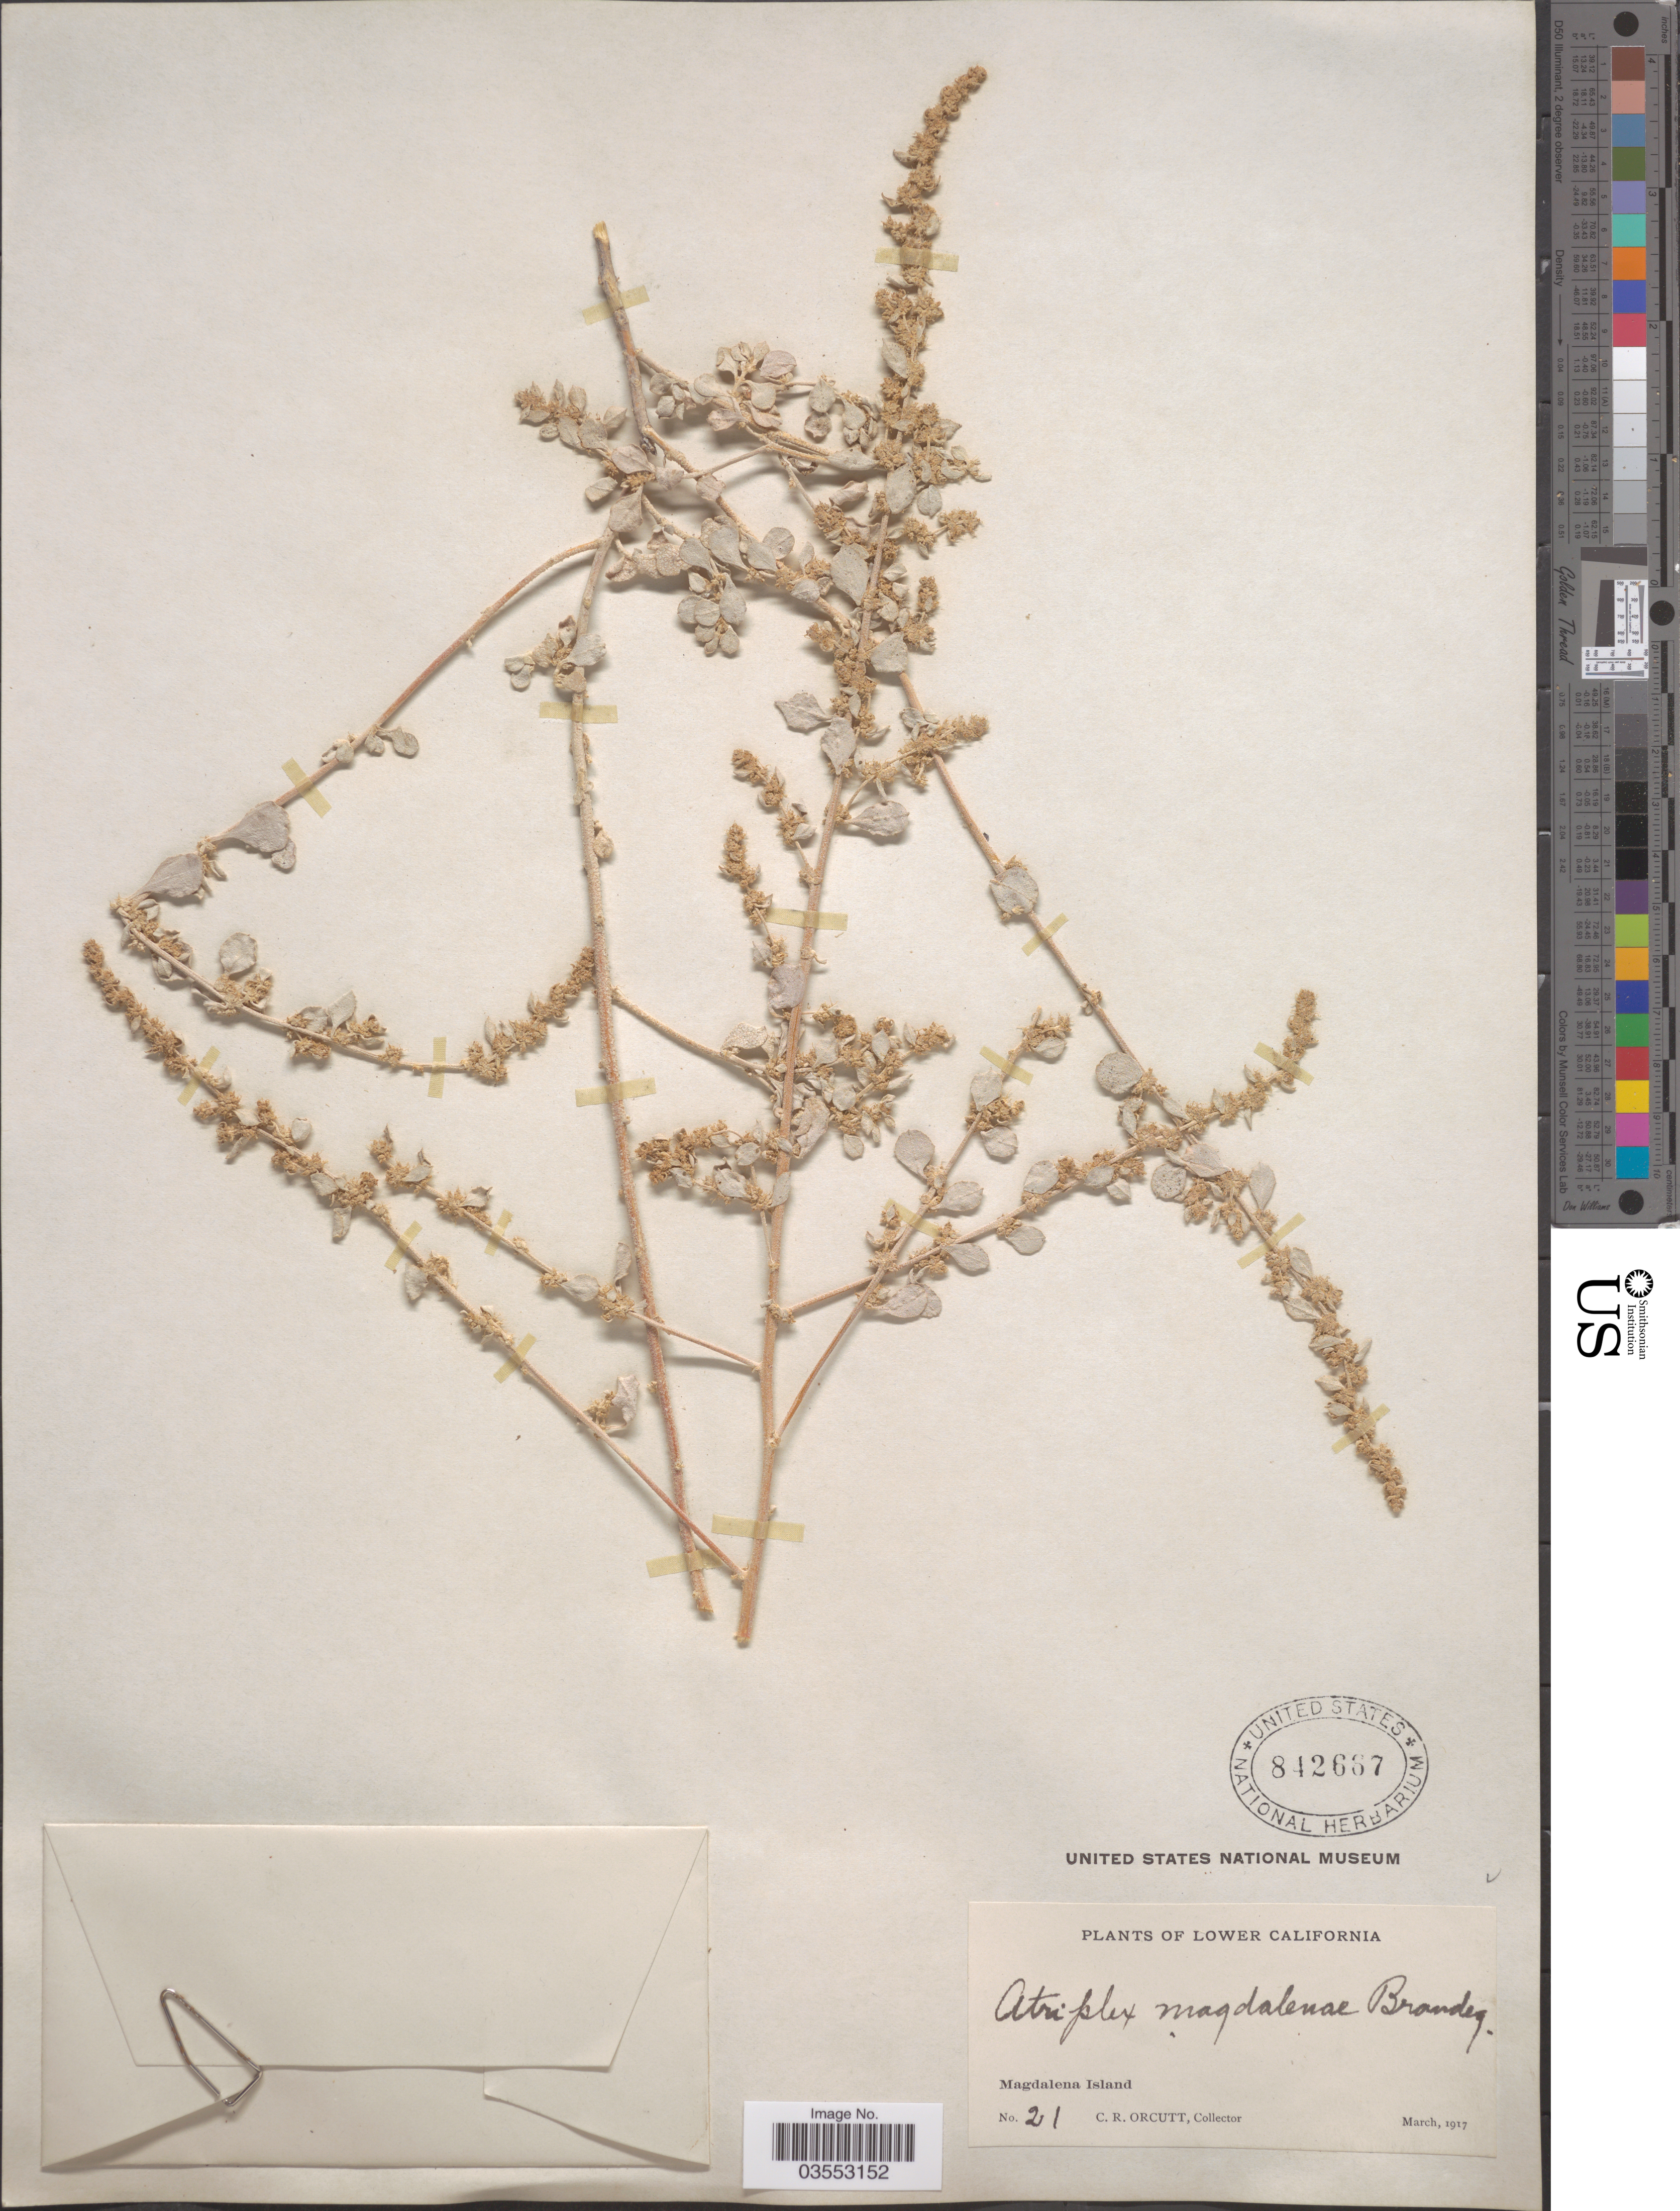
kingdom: Plantae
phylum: Tracheophyta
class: Magnoliopsida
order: Caryophyllales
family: Amaranthaceae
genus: Atriplex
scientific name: Atriplex barclayana subsp. magdalenae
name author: H.M. Hall & Clem.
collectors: C. R. Orcutt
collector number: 21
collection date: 1917-03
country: Mexico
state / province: Baja California Sur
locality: Lower California. Magdalena Island.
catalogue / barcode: US 842667